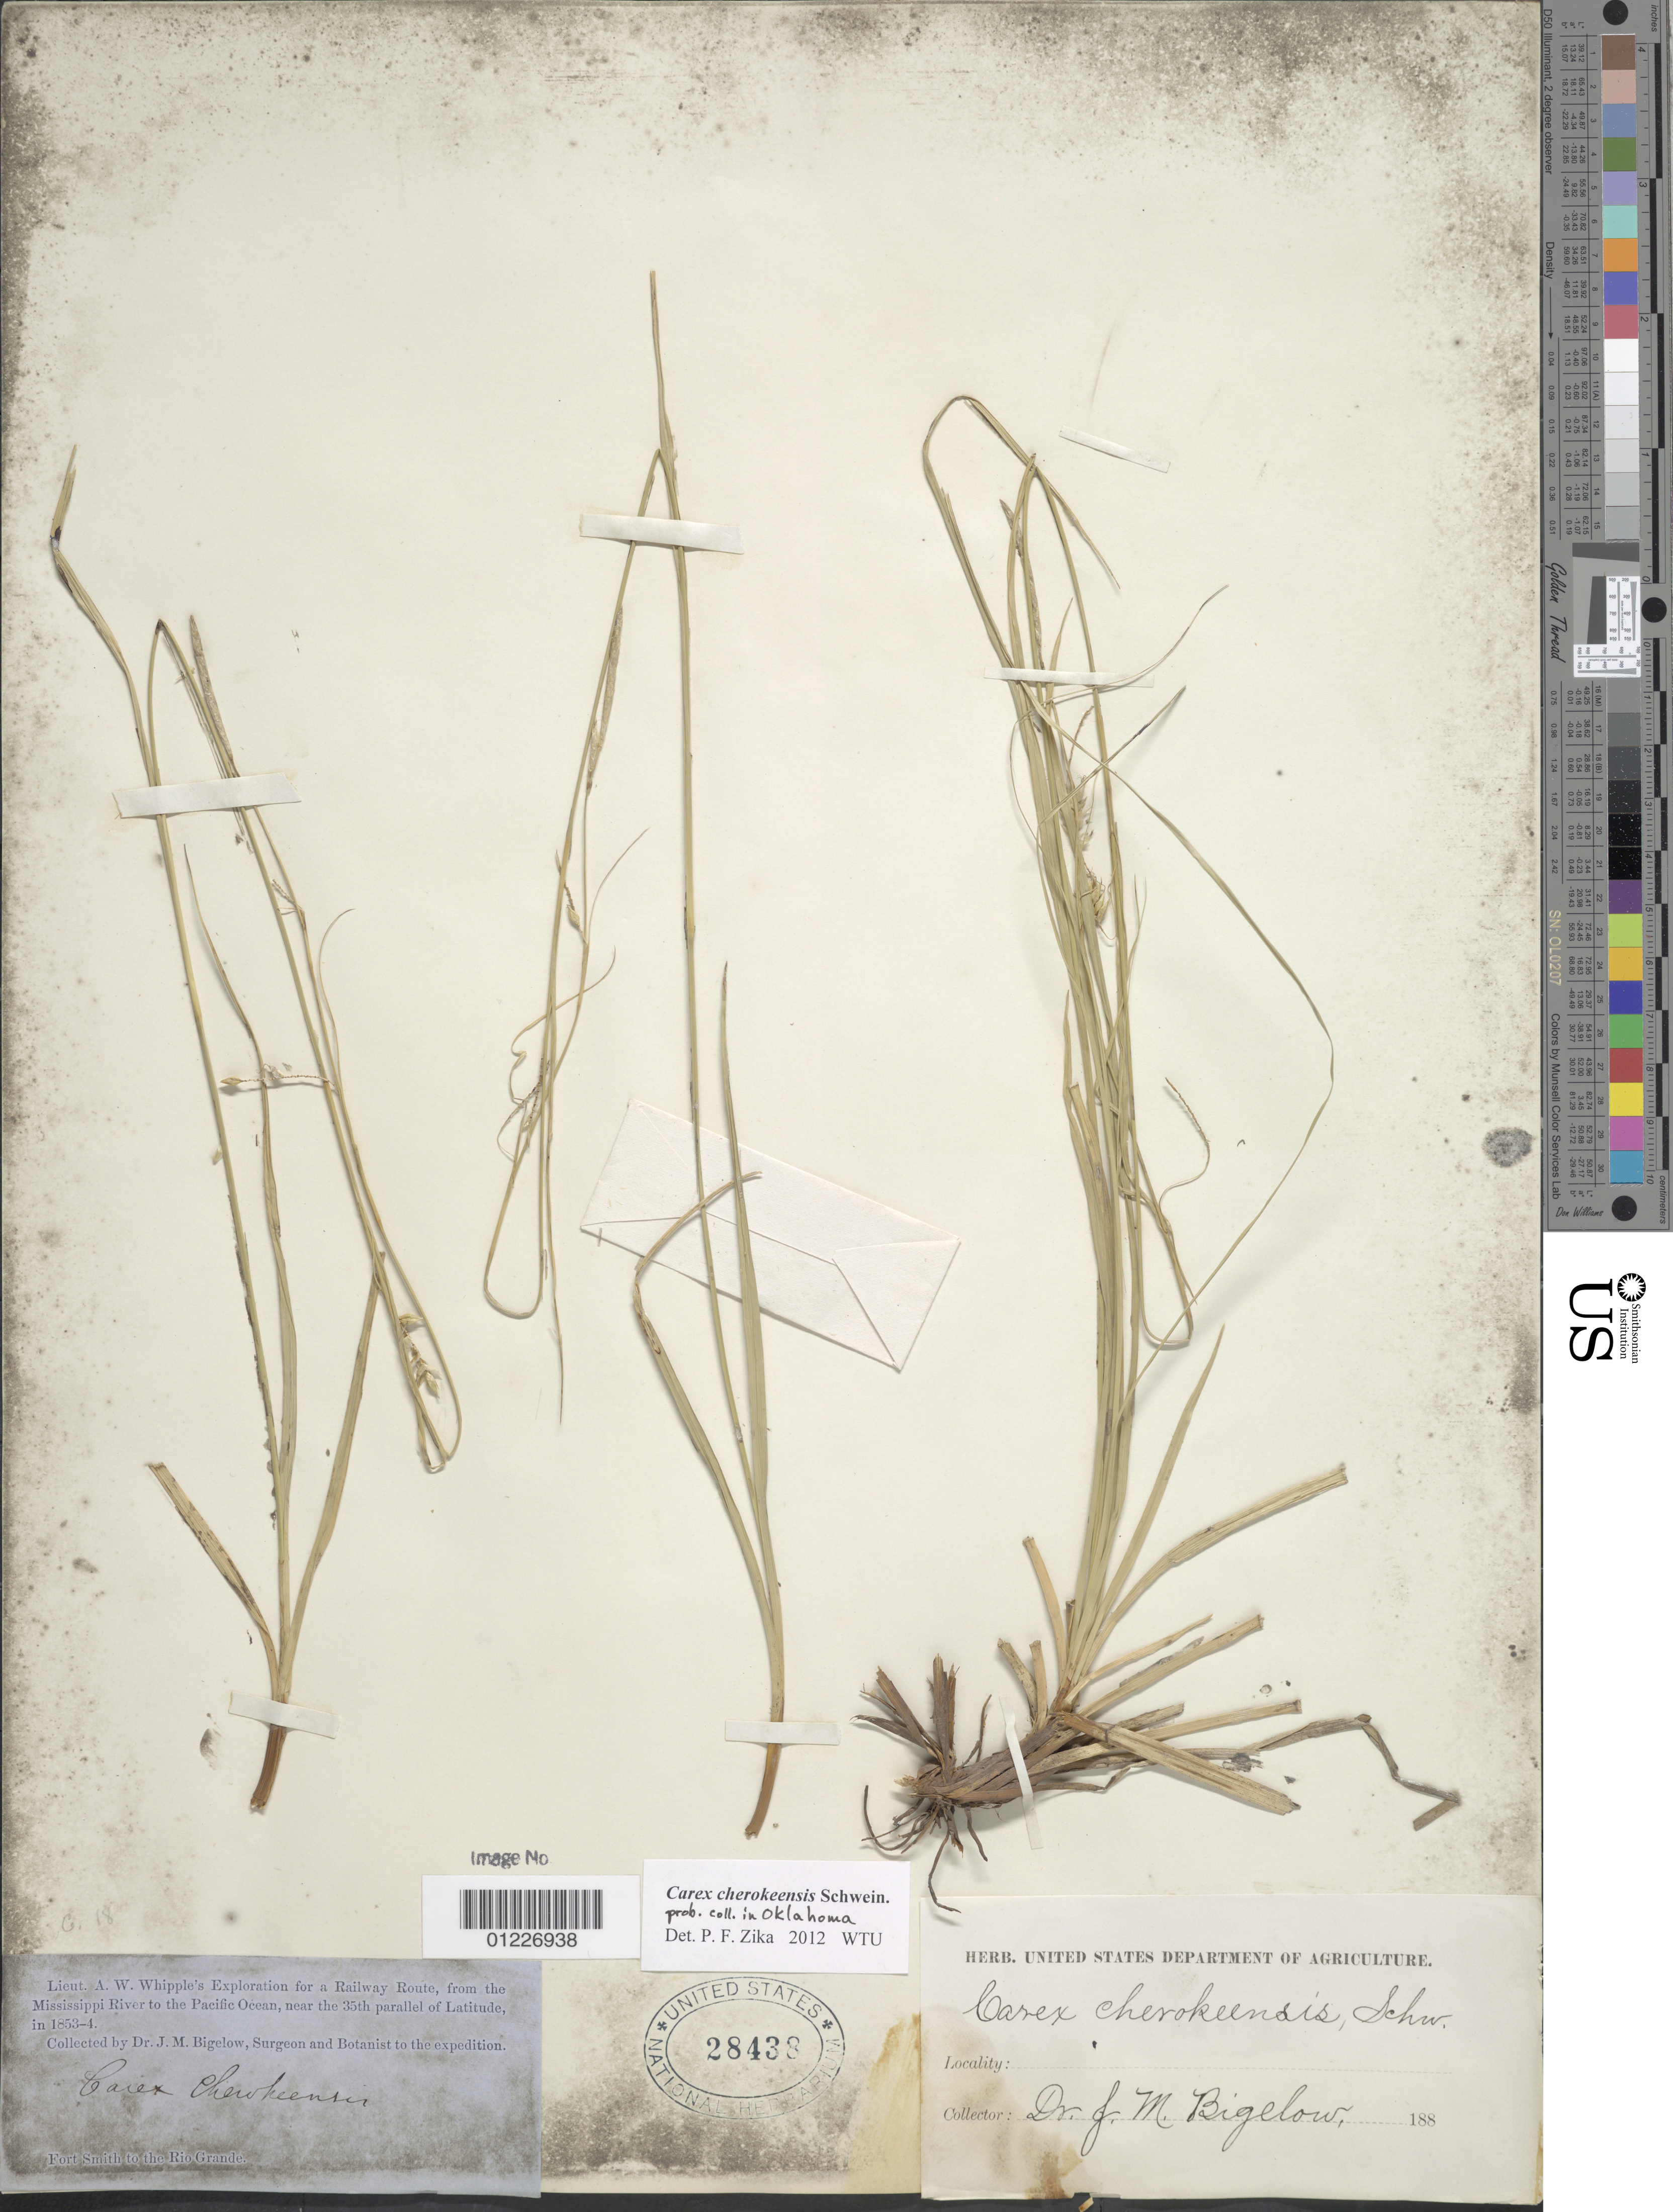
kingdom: Plantae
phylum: Tracheophyta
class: Liliopsida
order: Poales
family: Cyperaceae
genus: Carex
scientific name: Carex cherokeensis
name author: Schwein.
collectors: J. M. Bigelow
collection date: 1853/1854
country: United States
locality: Fort Smith to the Rio Grande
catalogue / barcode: US 28438